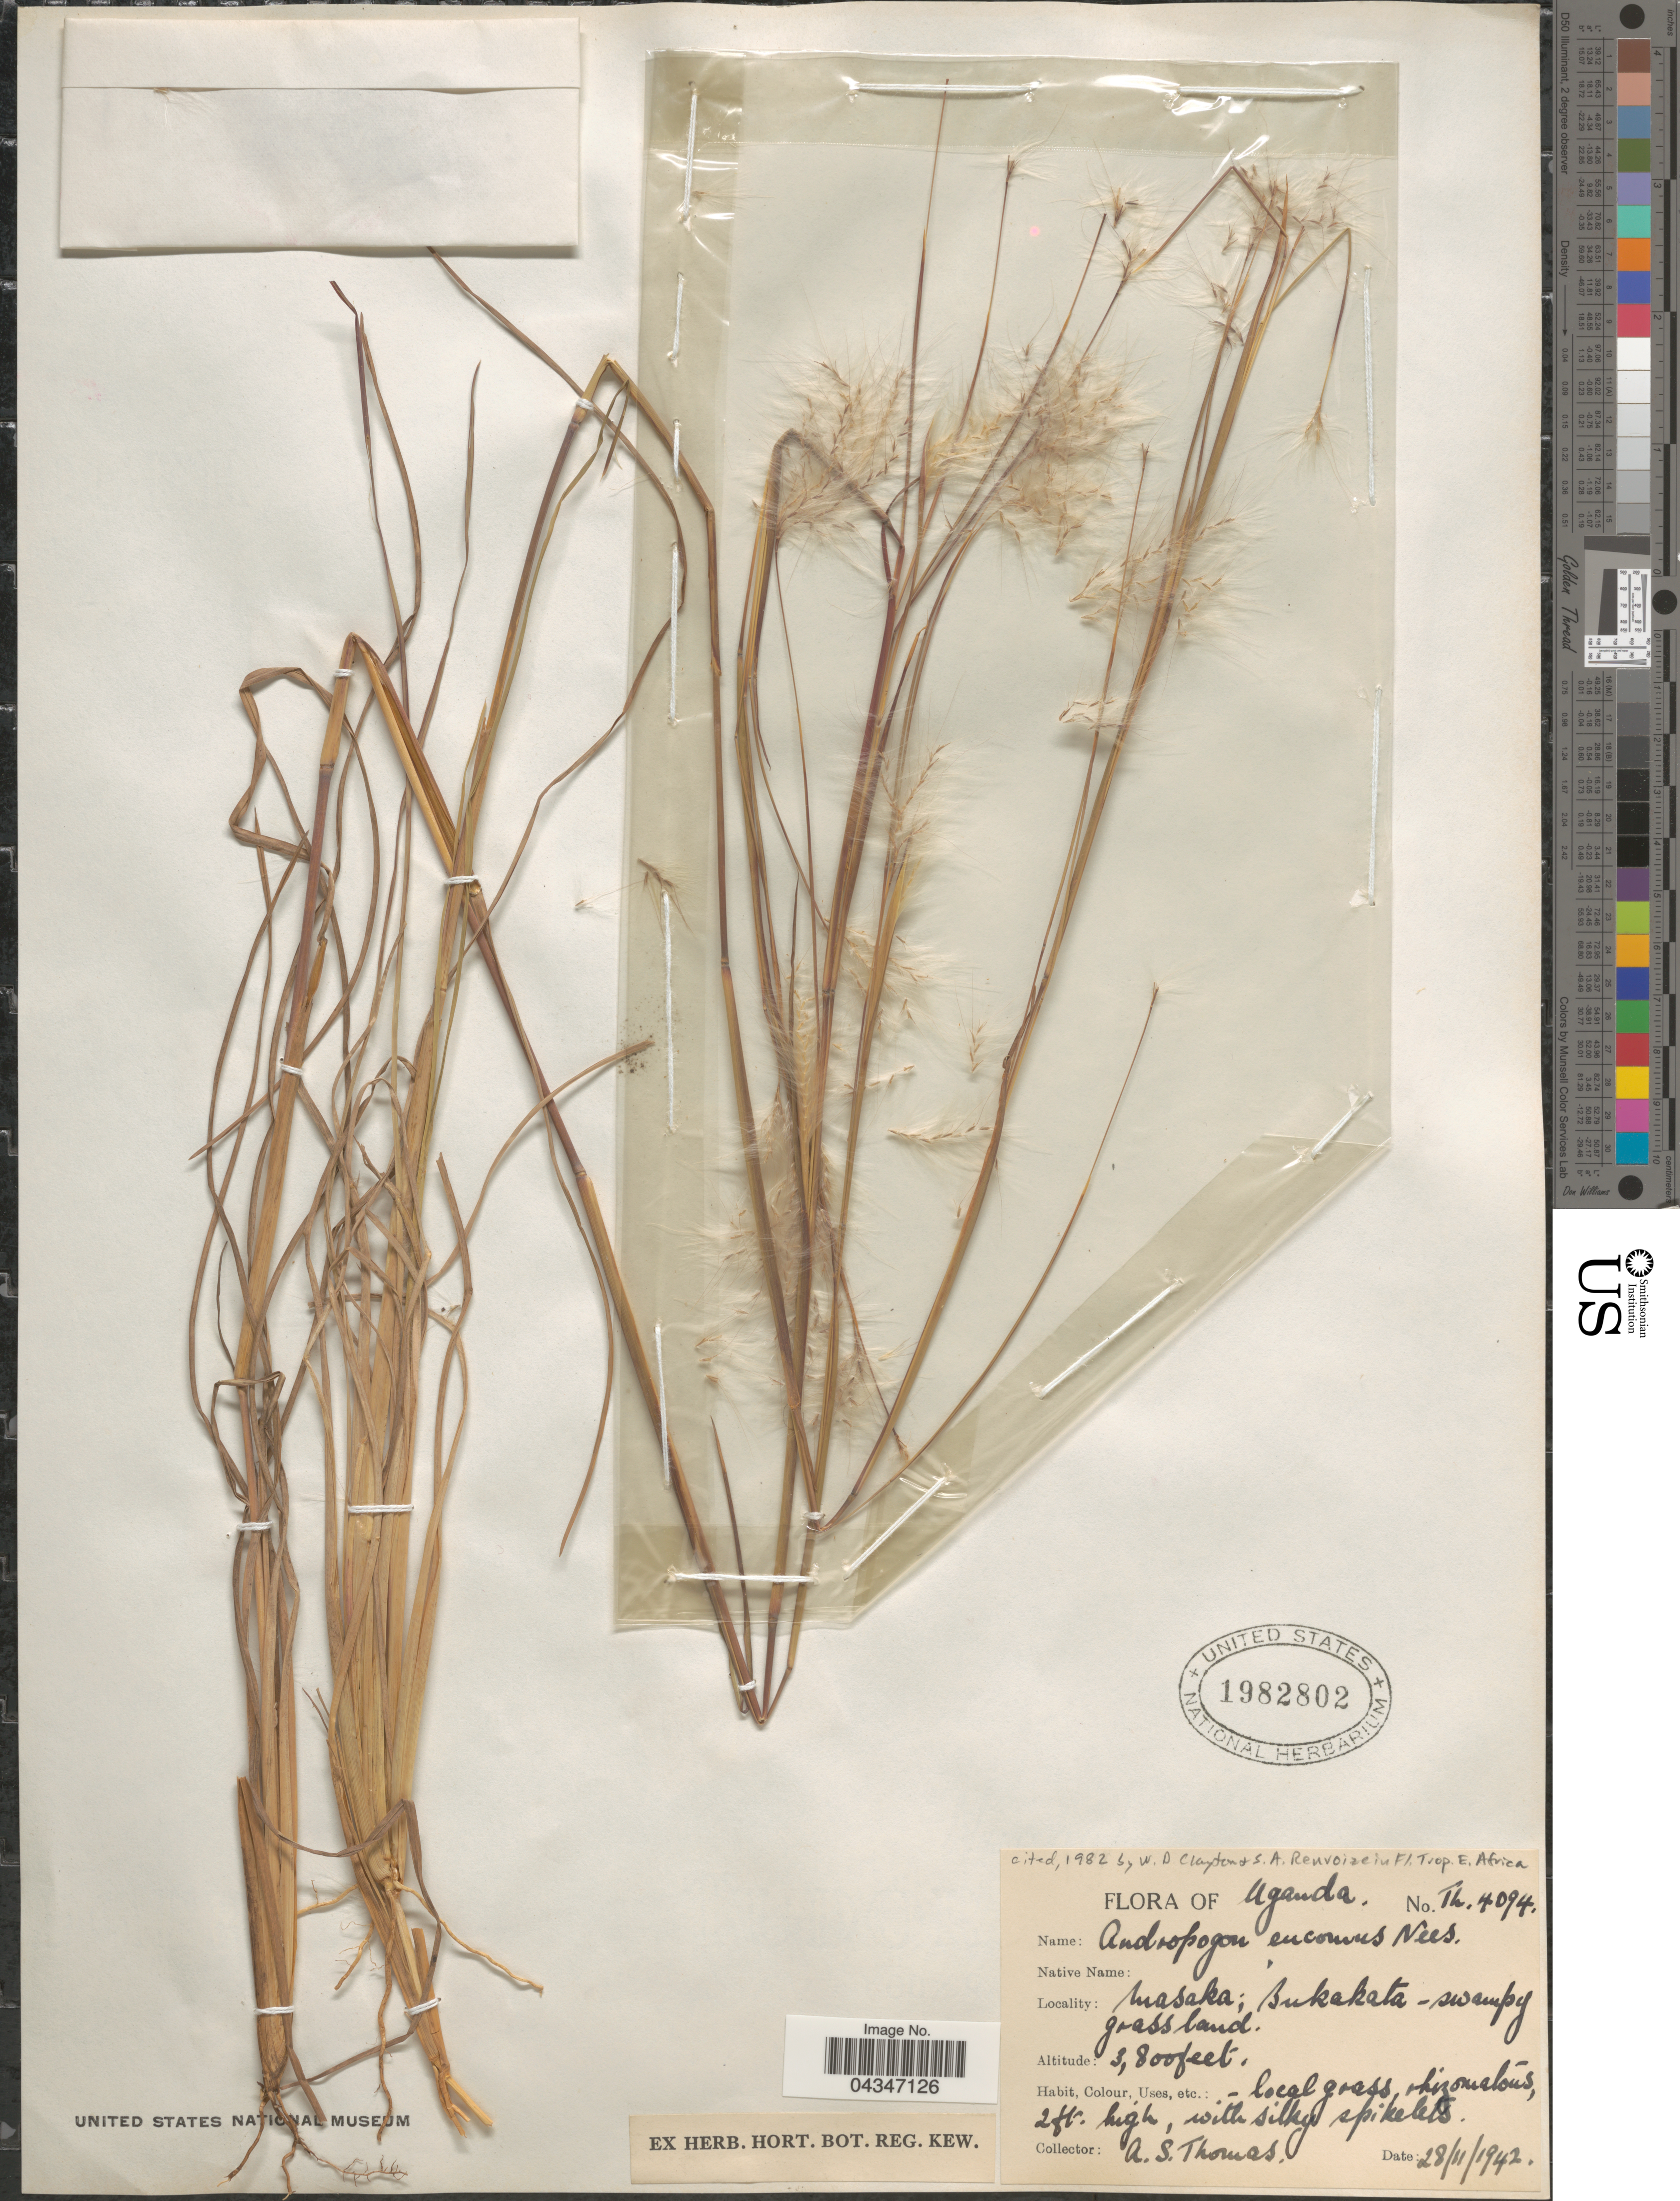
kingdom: Plantae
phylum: Tracheophyta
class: Liliopsida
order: Poales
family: Poaceae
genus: Andropogon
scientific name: Andropogon eucomus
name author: Nees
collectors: A. Thomas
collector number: Th4094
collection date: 1942-11-28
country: Uganda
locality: Masaka; Bukakata.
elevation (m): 1158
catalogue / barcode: US 1982802